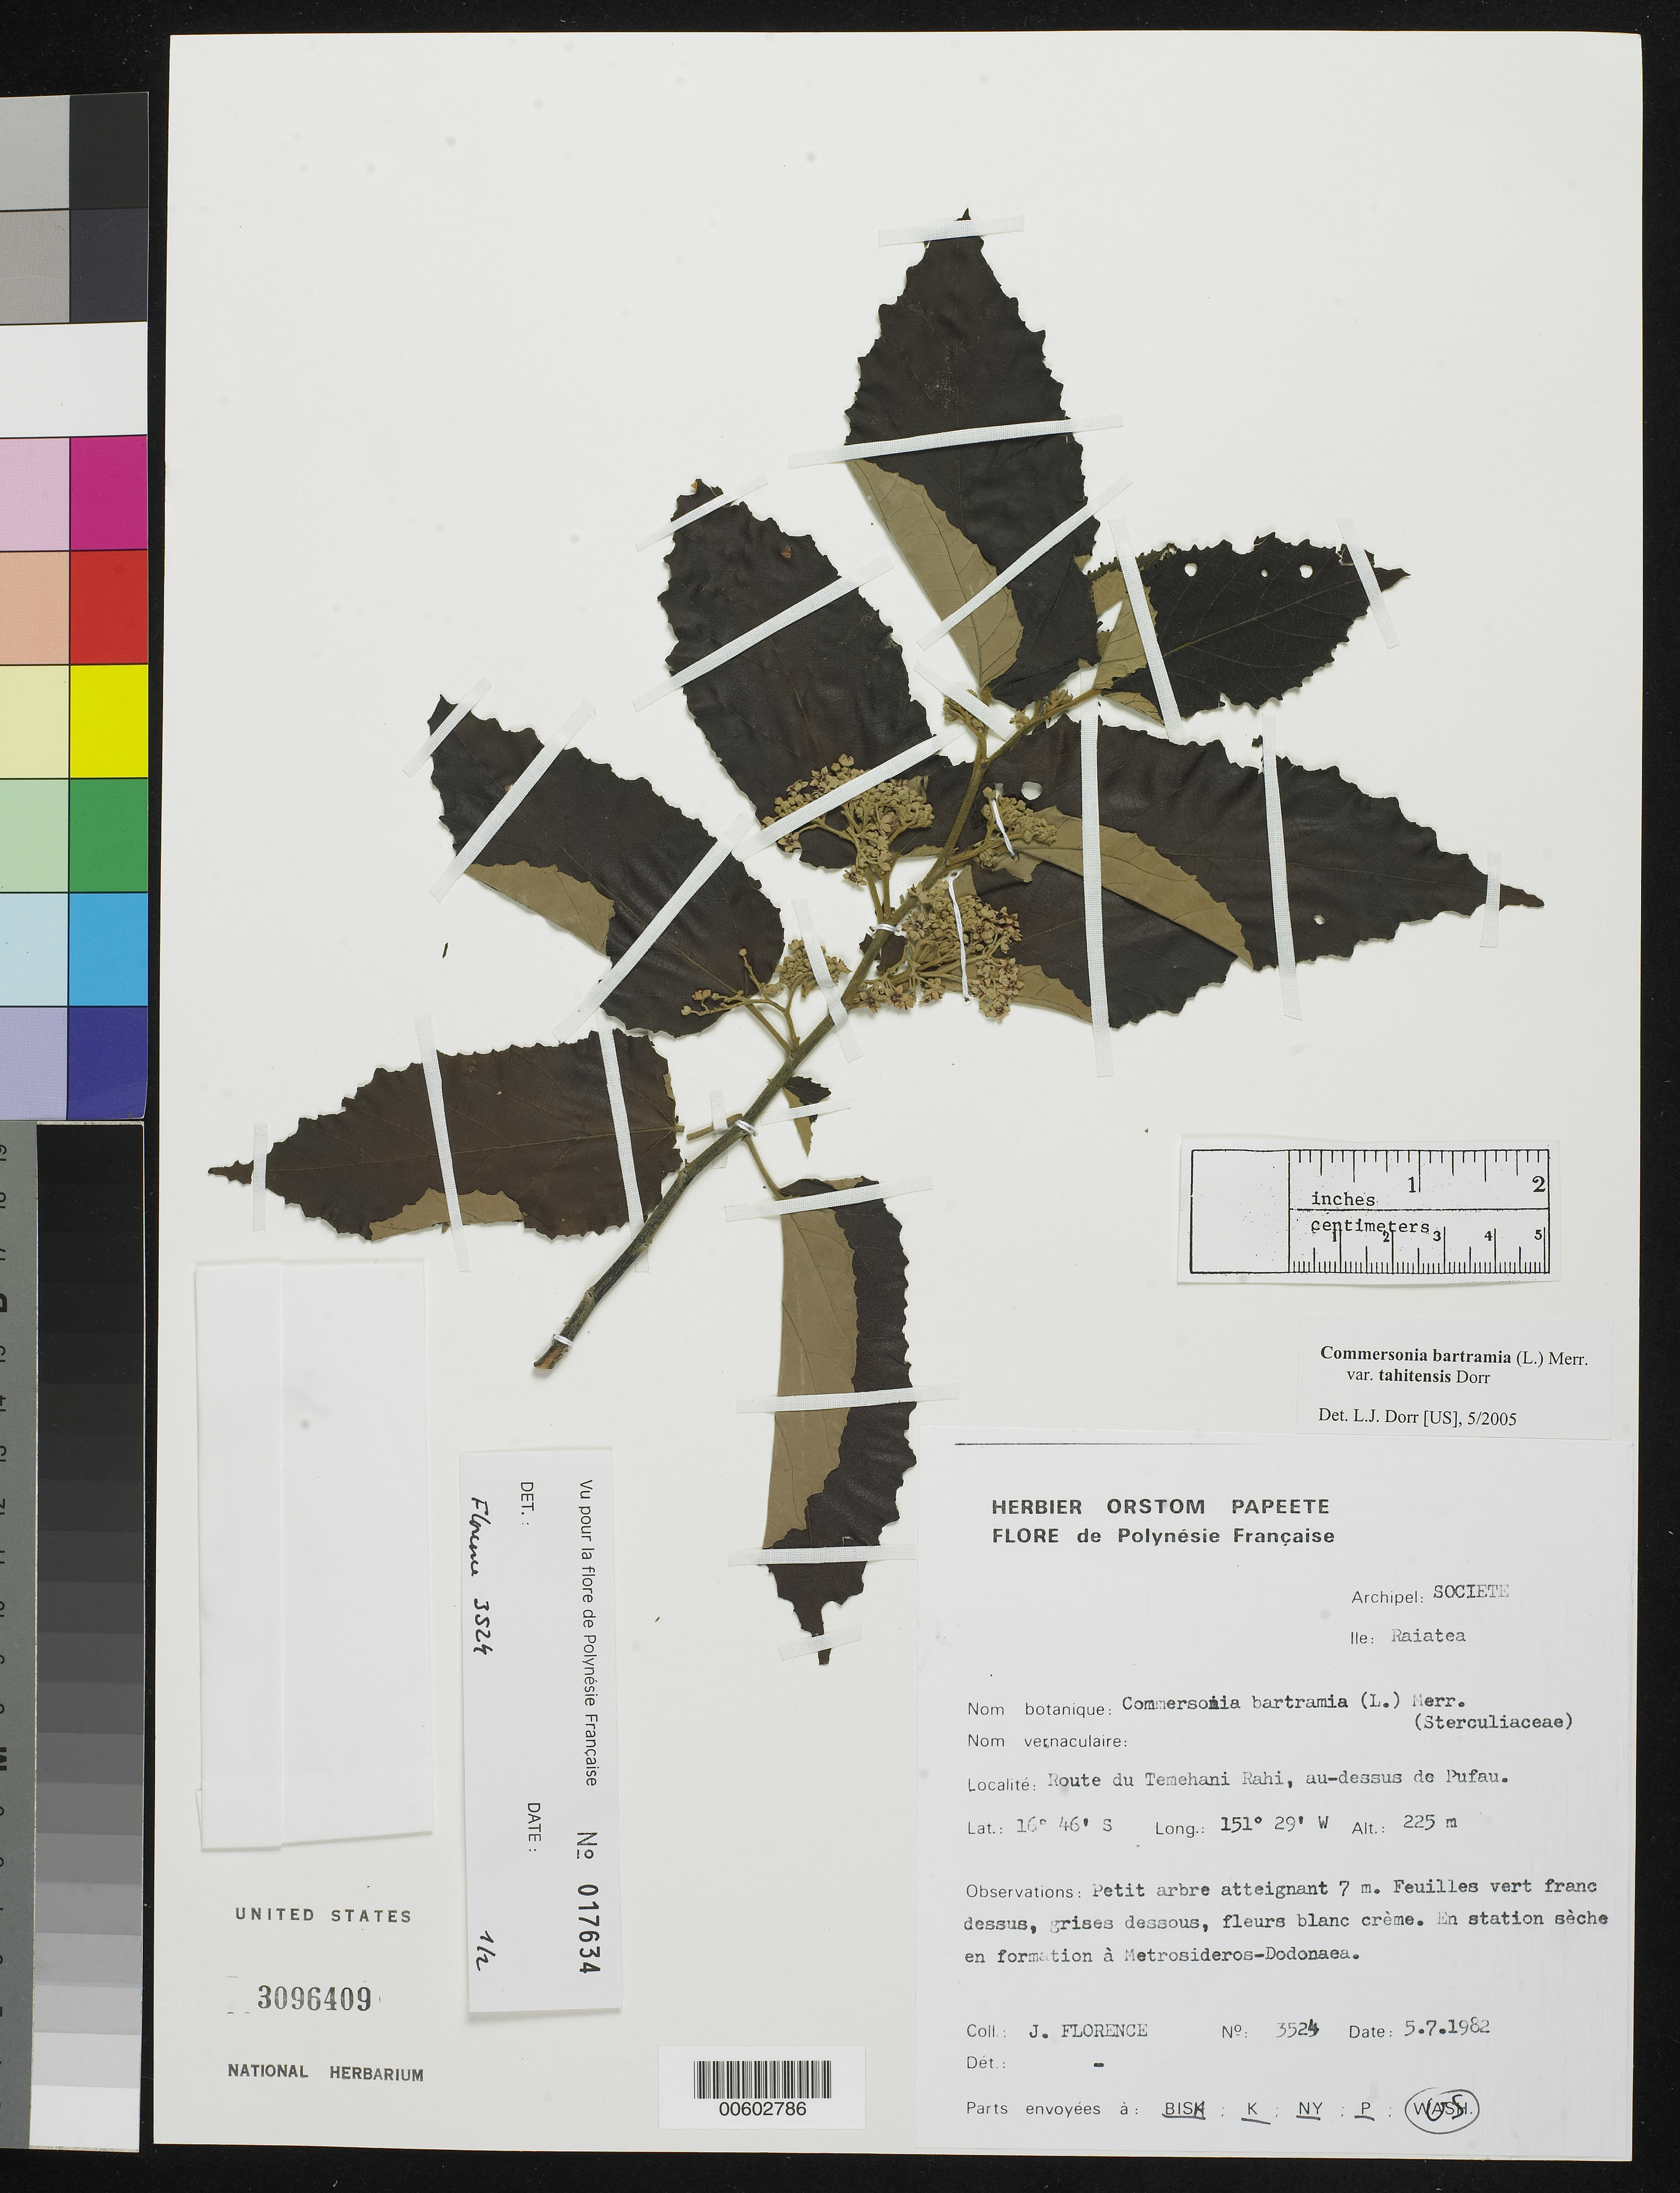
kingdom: Plantae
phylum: Tracheophyta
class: Magnoliopsida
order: Malvales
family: Malvaceae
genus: Commersonia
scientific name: Commersonia bartramia var. tahitensis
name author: Dorr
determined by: Dorr, L. J., (BOT), Smithsonian Institution - National Museum of Natural History (UNITED STATES)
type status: Isotype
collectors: J. Florence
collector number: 3524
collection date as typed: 05 Sep 1982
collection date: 1982-09-05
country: French Polynesia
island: Raiatea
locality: Route du Temehani Rahi, au-dessus de Pufau [Society Is.]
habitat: En station sèche en formation à Metrosideros-Dodonea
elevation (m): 225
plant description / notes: Holotype at P.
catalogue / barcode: US 3096409